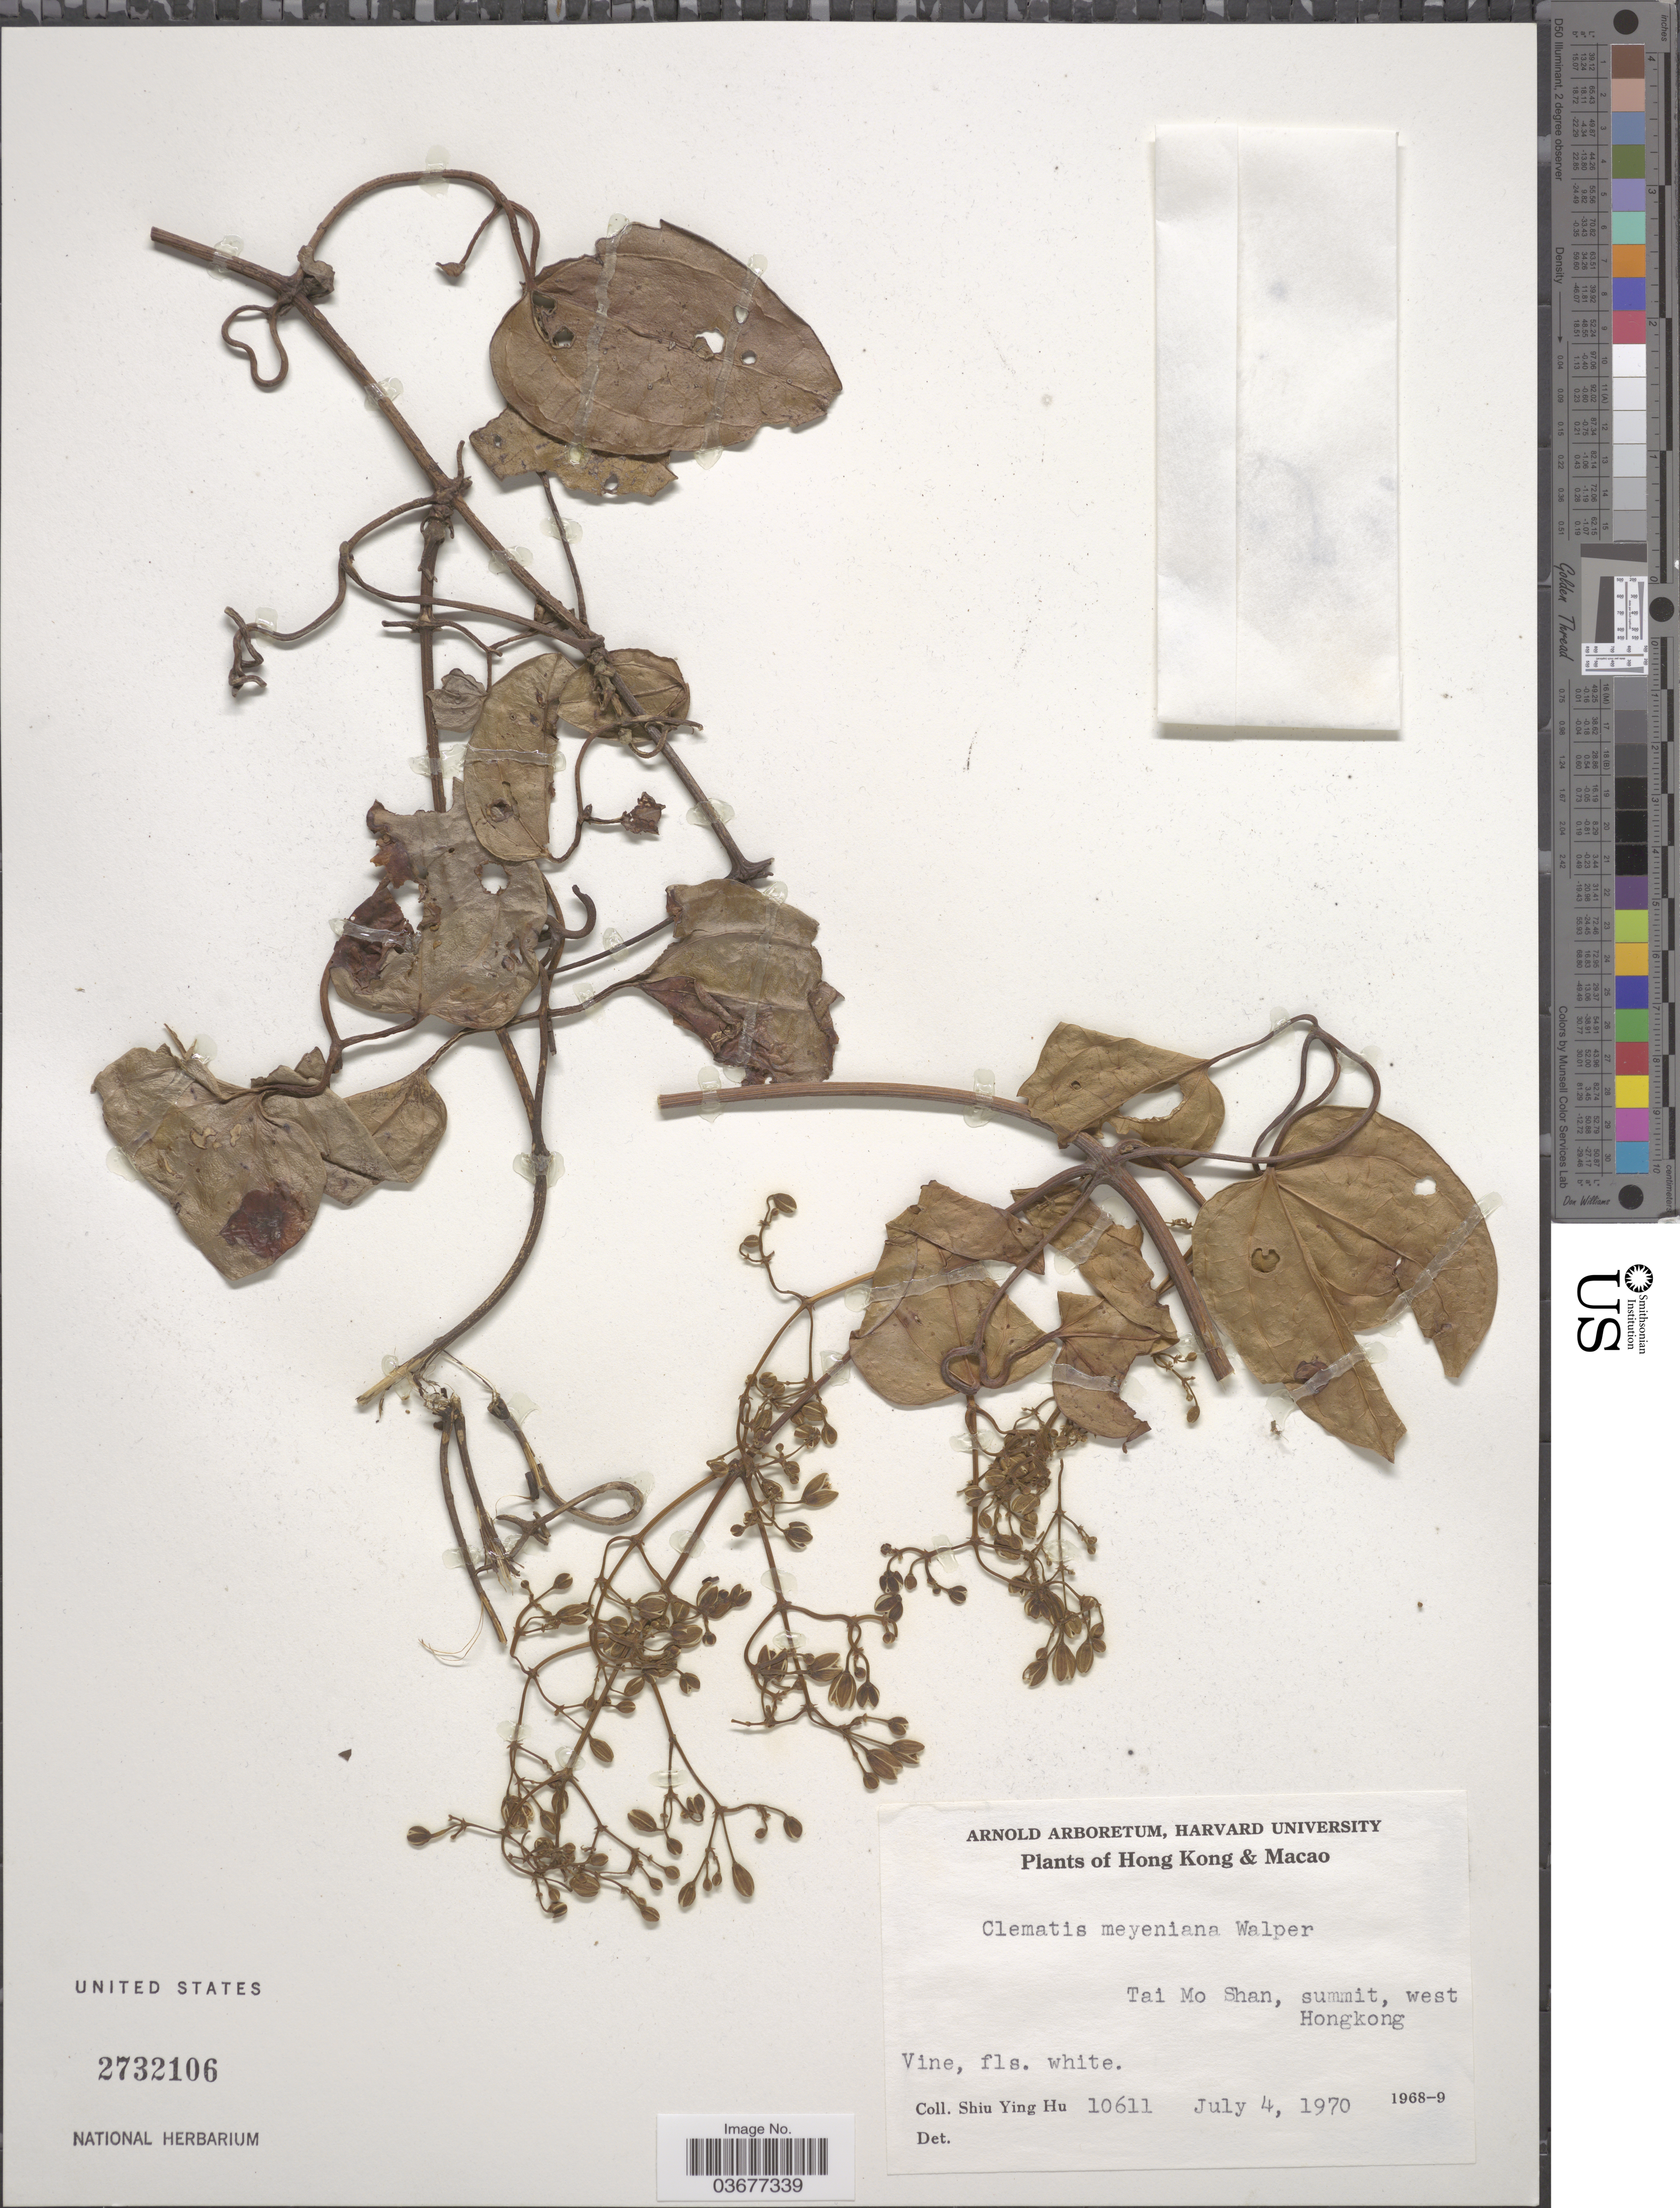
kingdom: Plantae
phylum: Tracheophyta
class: Magnoliopsida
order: Ranunculales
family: Ranunculaceae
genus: Clematis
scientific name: Clematis meyeniana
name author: Walp.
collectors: S. Y. Hu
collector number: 10611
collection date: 1970-07-04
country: China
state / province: Hong Kong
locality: Tai Mo Shan, summit, west Hongkong.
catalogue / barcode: US 2732106